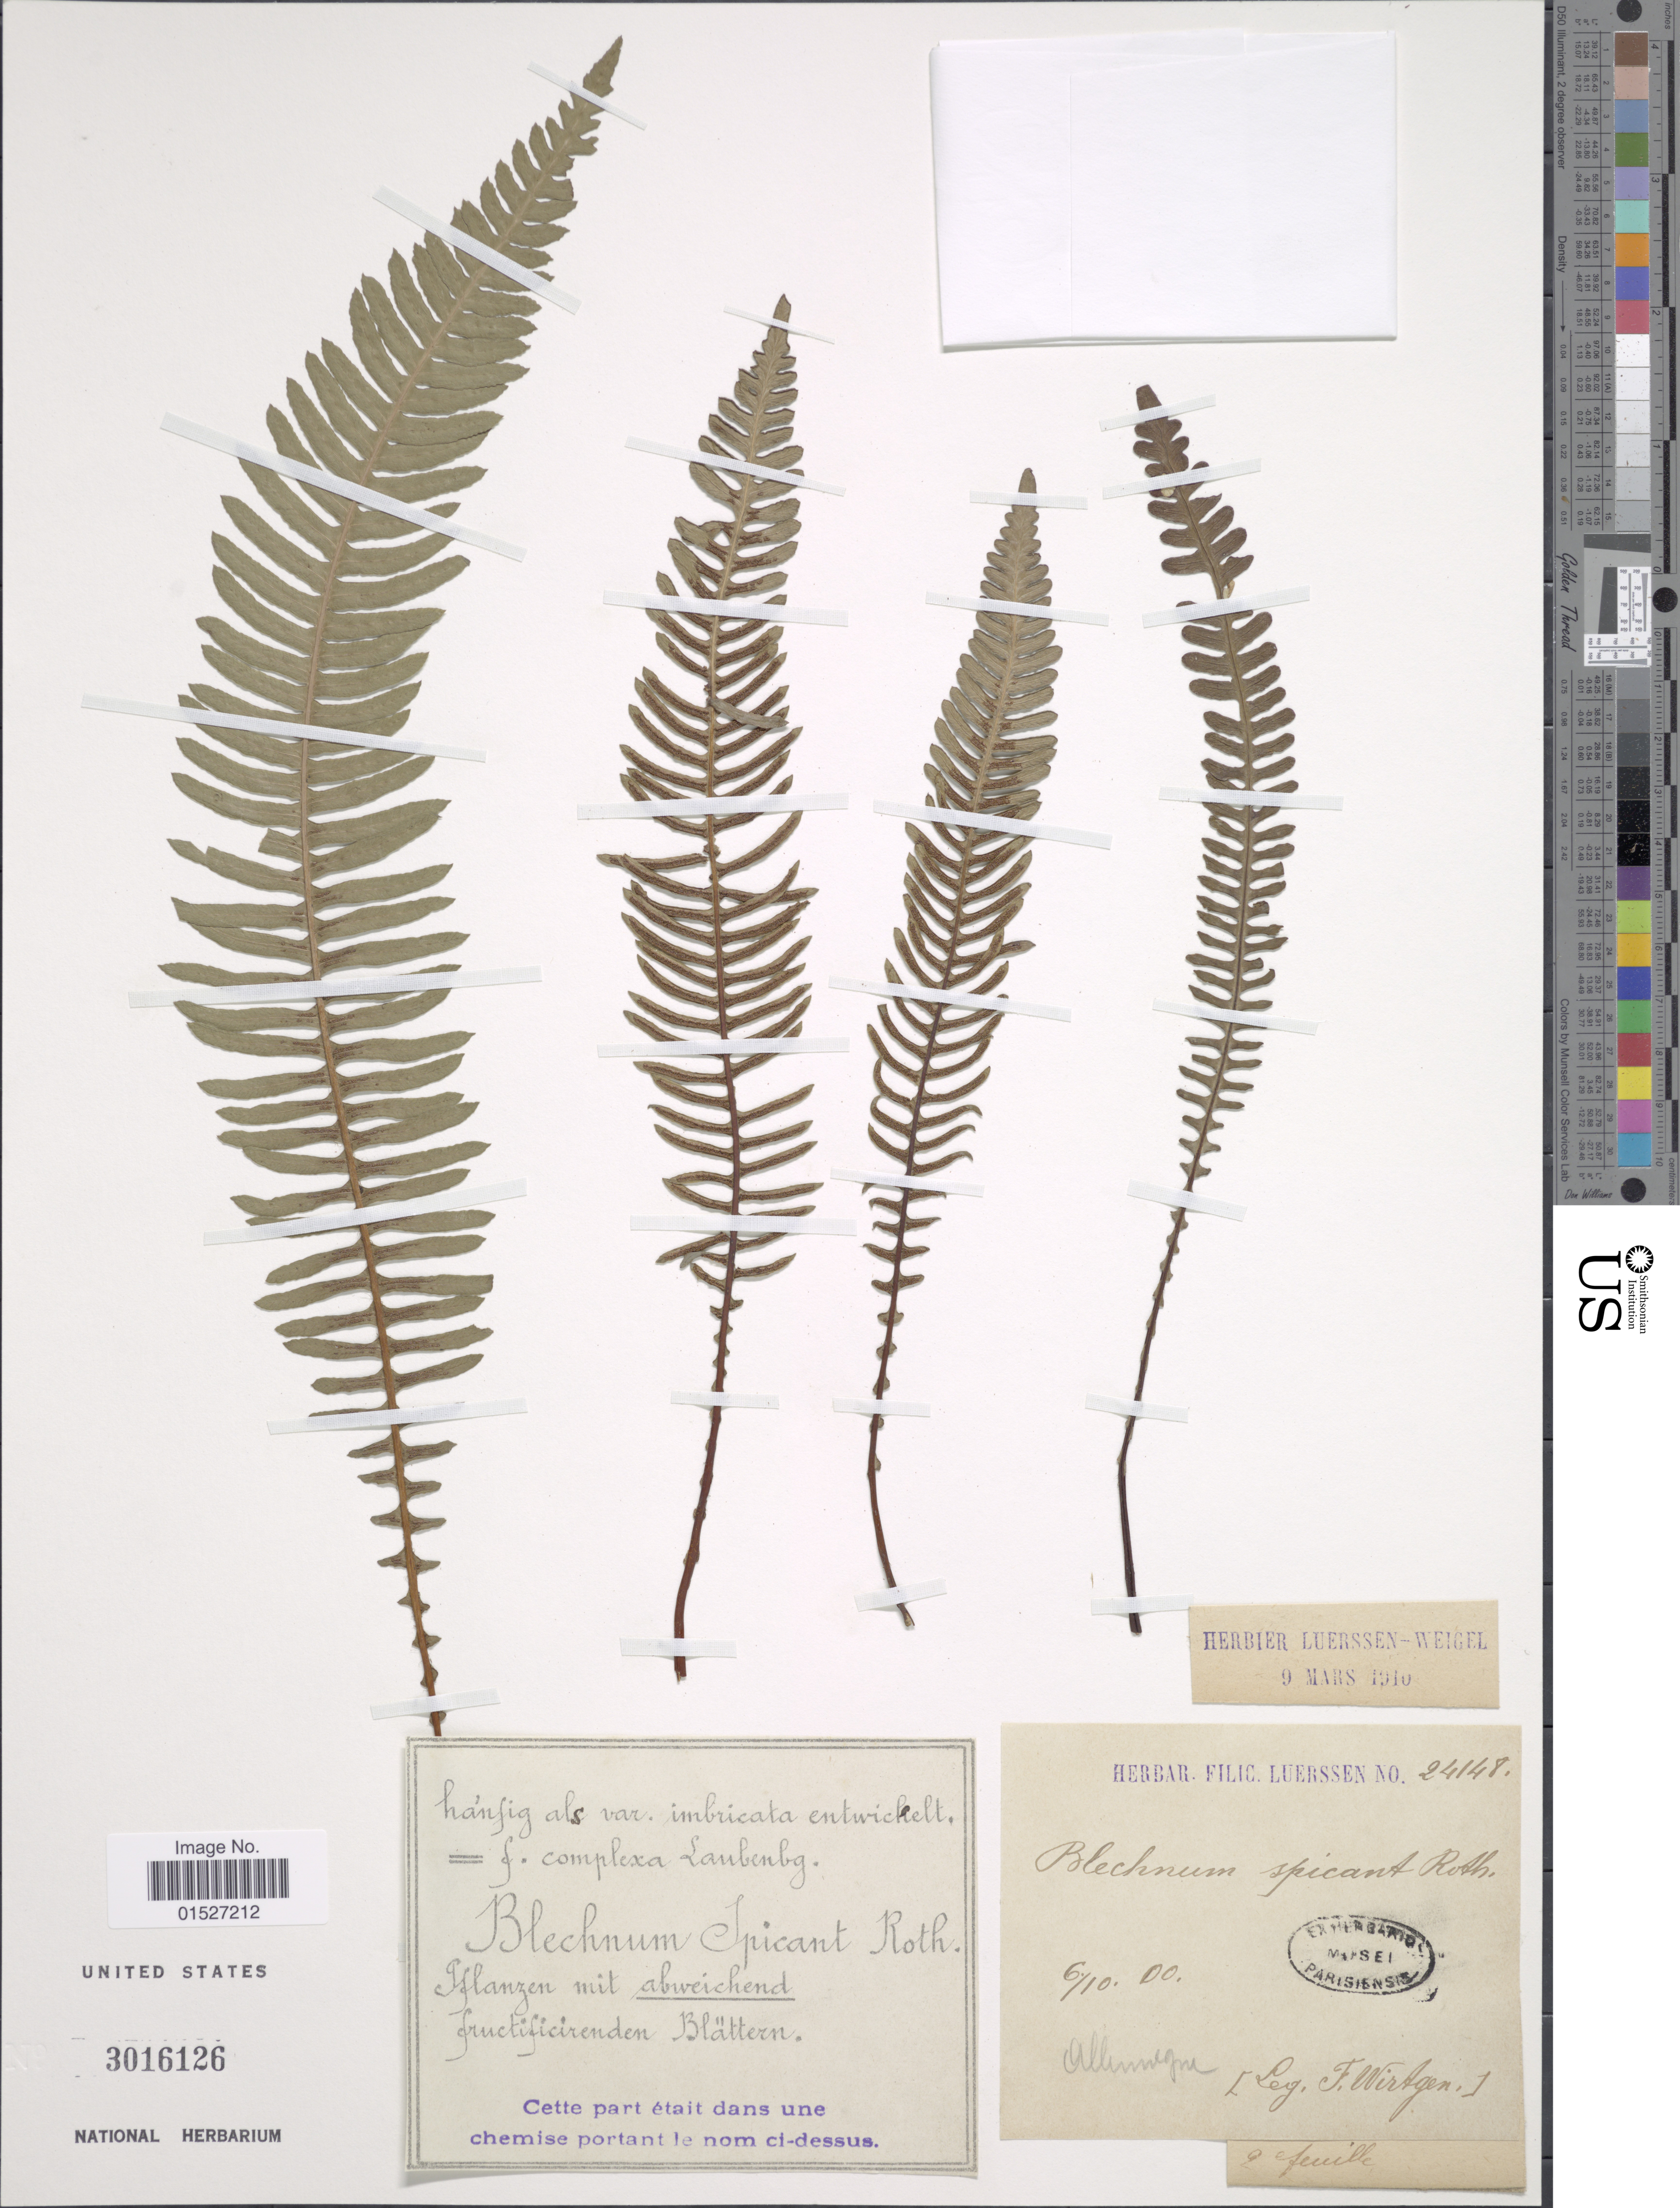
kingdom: Plantae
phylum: Tracheophyta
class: Polypodiopsida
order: Polypodiales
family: Blechnaceae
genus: Blechnum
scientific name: Blechnum spicant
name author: (L.) Sm.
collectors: F. Wirtgen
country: Germany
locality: Allemagne.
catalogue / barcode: US 3016126